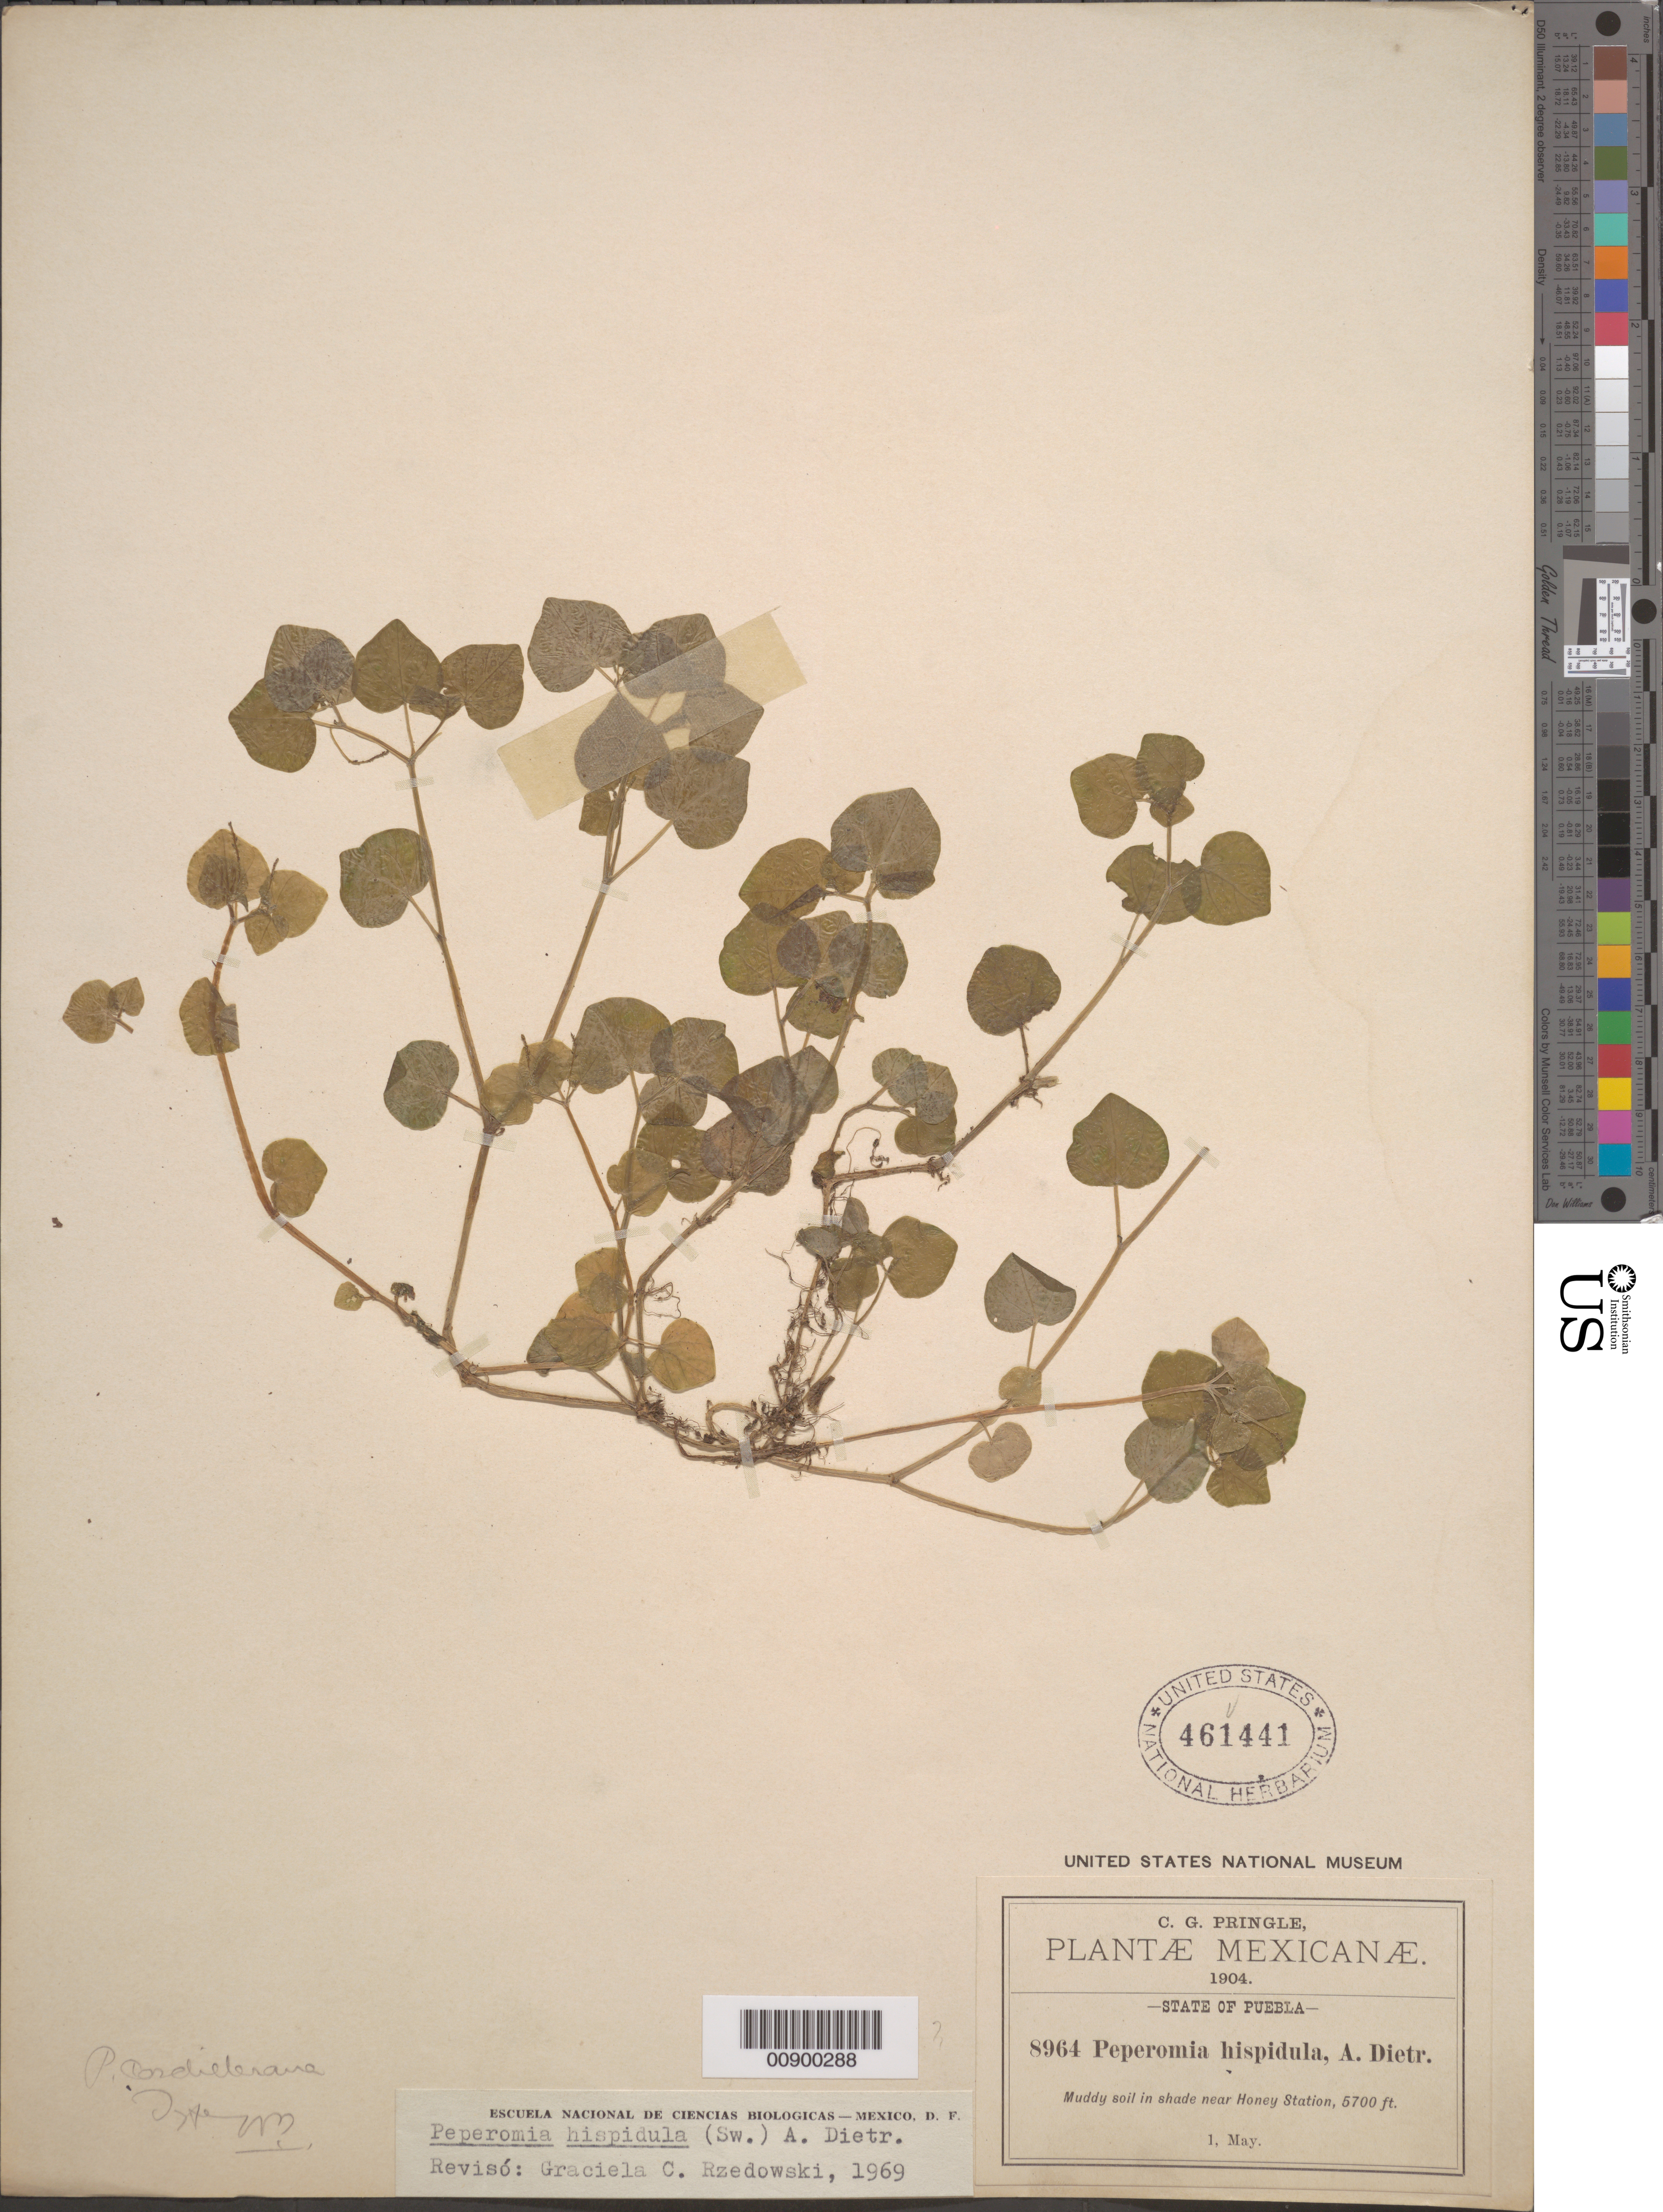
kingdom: Plantae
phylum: Tracheophyta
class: Magnoliopsida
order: Piperales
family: Piperaceae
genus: Peperomia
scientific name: Peperomia hispiduliformis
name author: Trel. in Moldenke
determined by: Jiménez, José Estaban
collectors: C. G. Pringle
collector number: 8964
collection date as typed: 01 May 1904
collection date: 1904-05-01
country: Mexico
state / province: Puebla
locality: Near Honey Station, Puebla.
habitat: Muddy soil in shade.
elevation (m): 1737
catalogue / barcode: US 461441